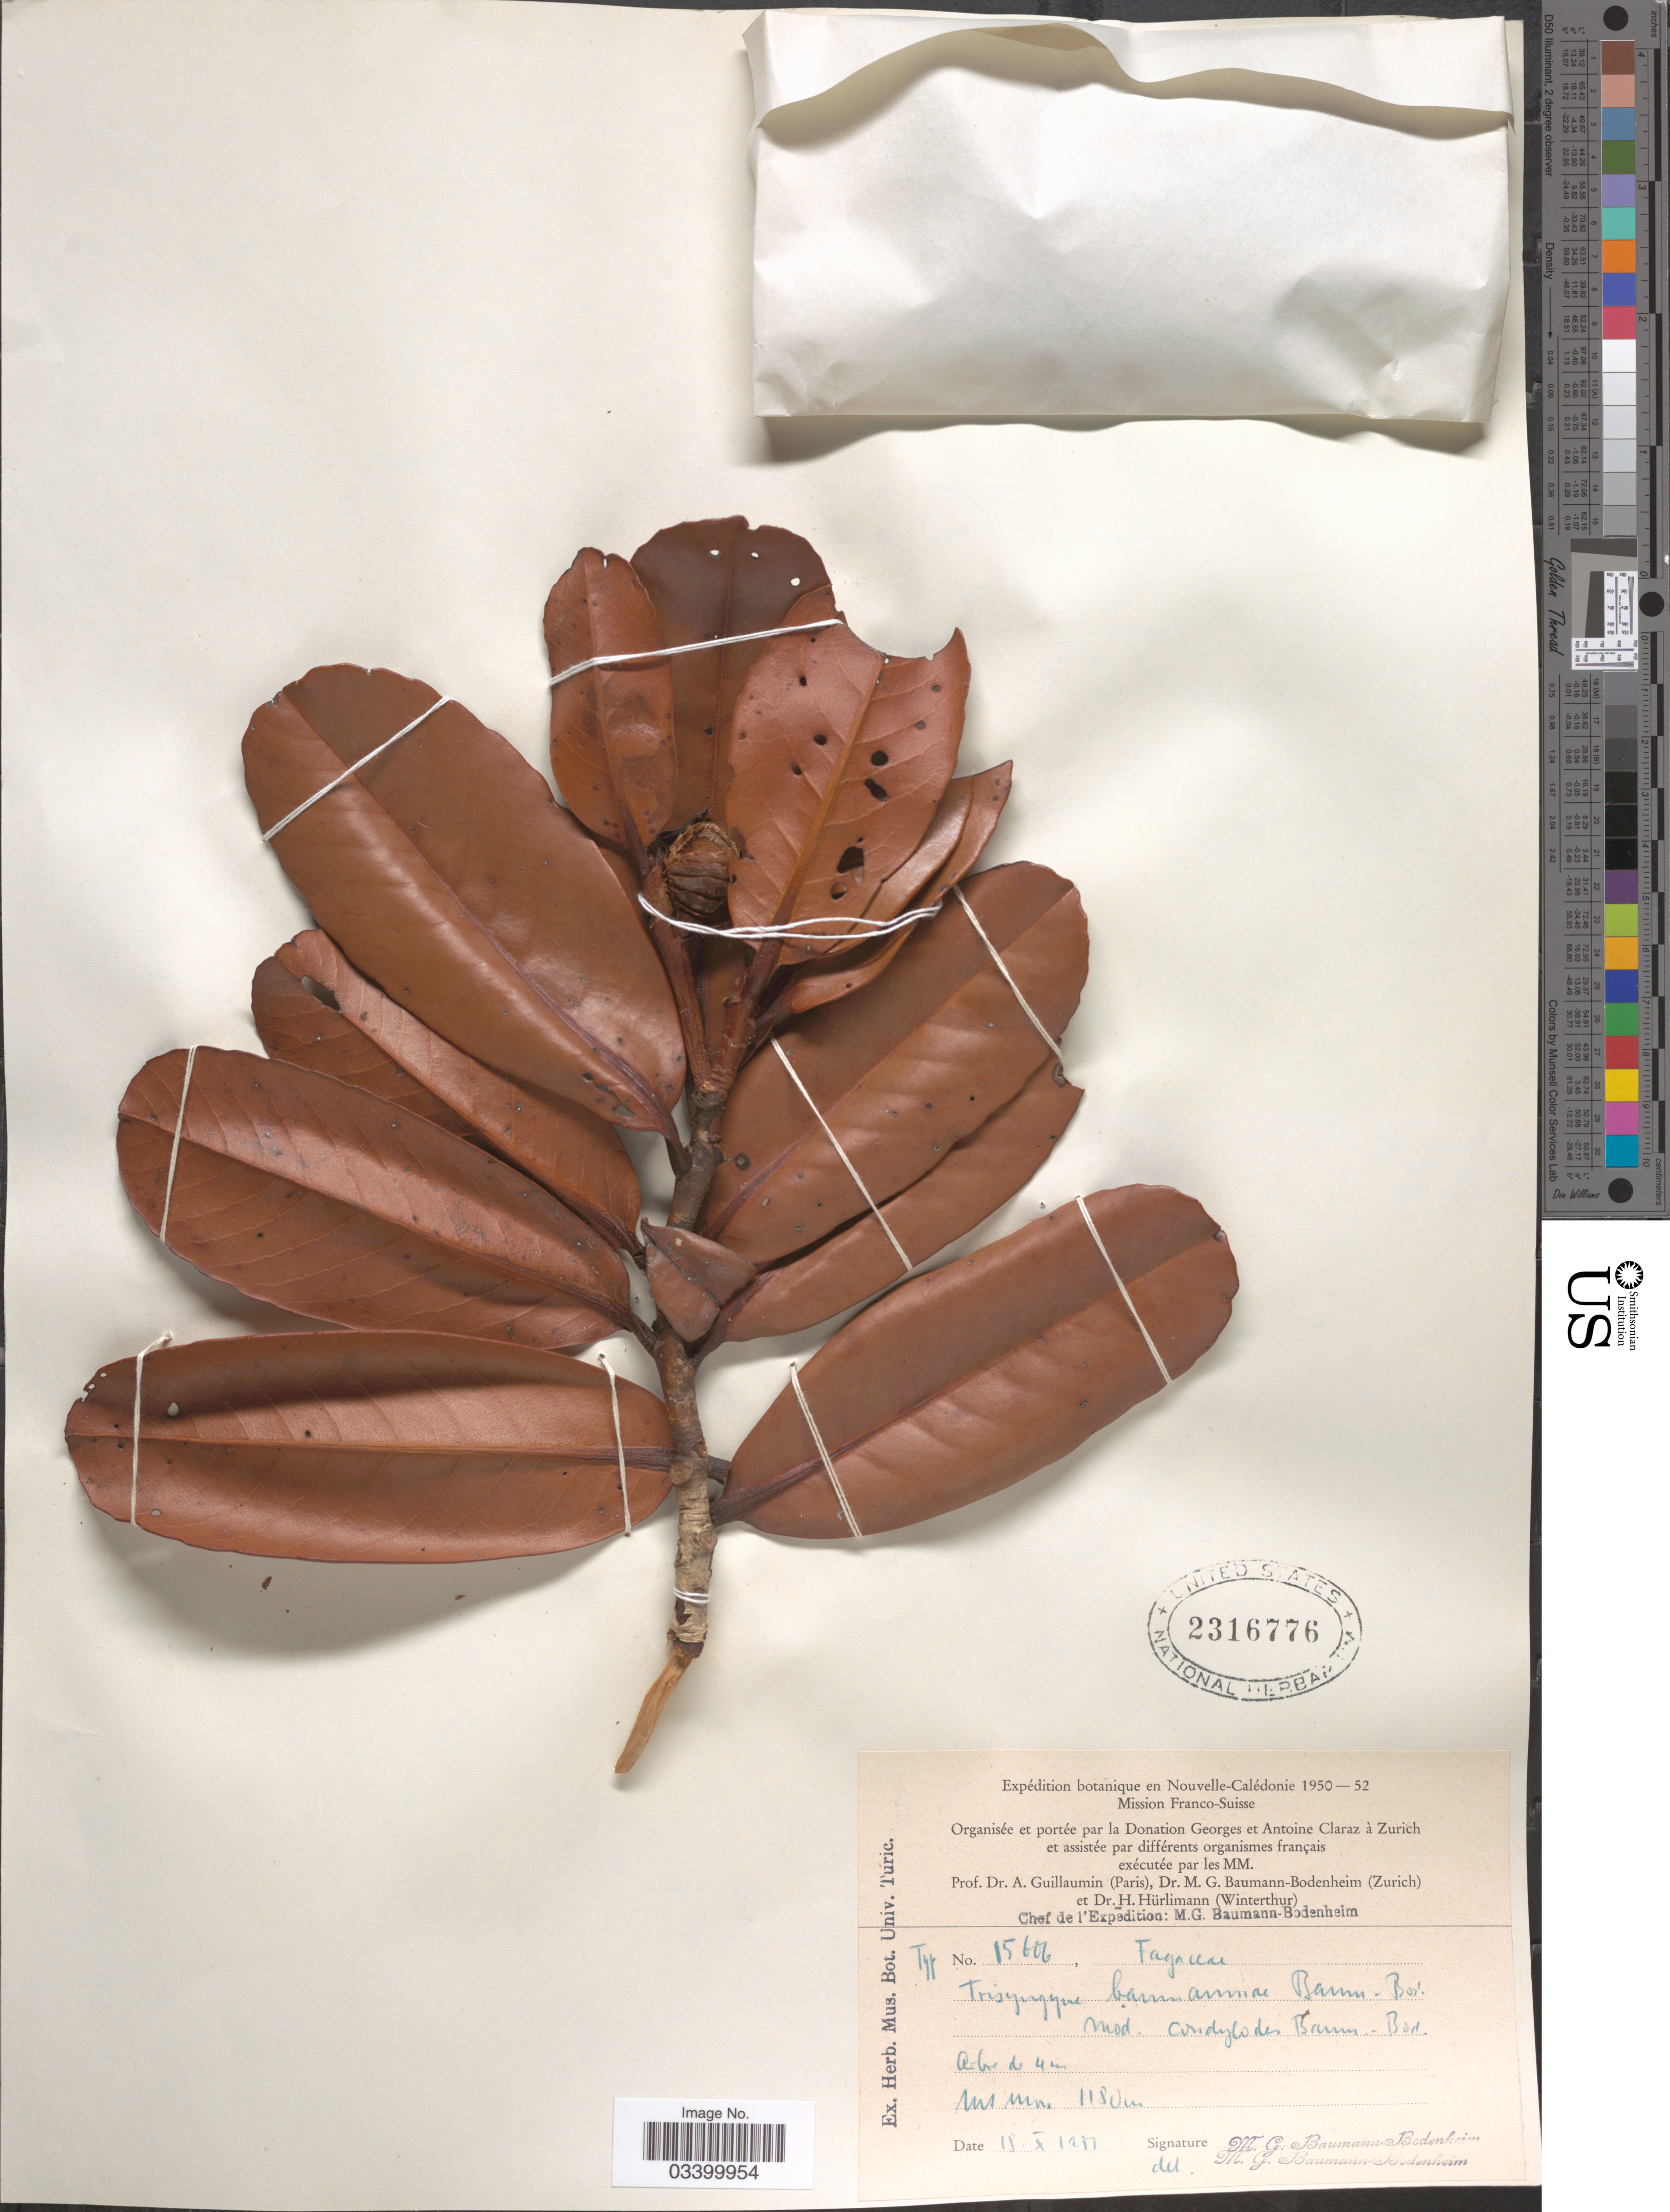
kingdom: Plantae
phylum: Tracheophyta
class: Magnoliopsida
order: Fagales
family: Nothofagaceae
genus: Nothofagus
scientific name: Nothofagus baumanniae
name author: (Baum.-Bod.) Steenis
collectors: M. G. Baumann-Bodenheim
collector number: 15606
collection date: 1951-10-15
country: New Caledonia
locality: Nouvelle-Calédonie. Mt. Mou.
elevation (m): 1150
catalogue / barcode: US 2316776